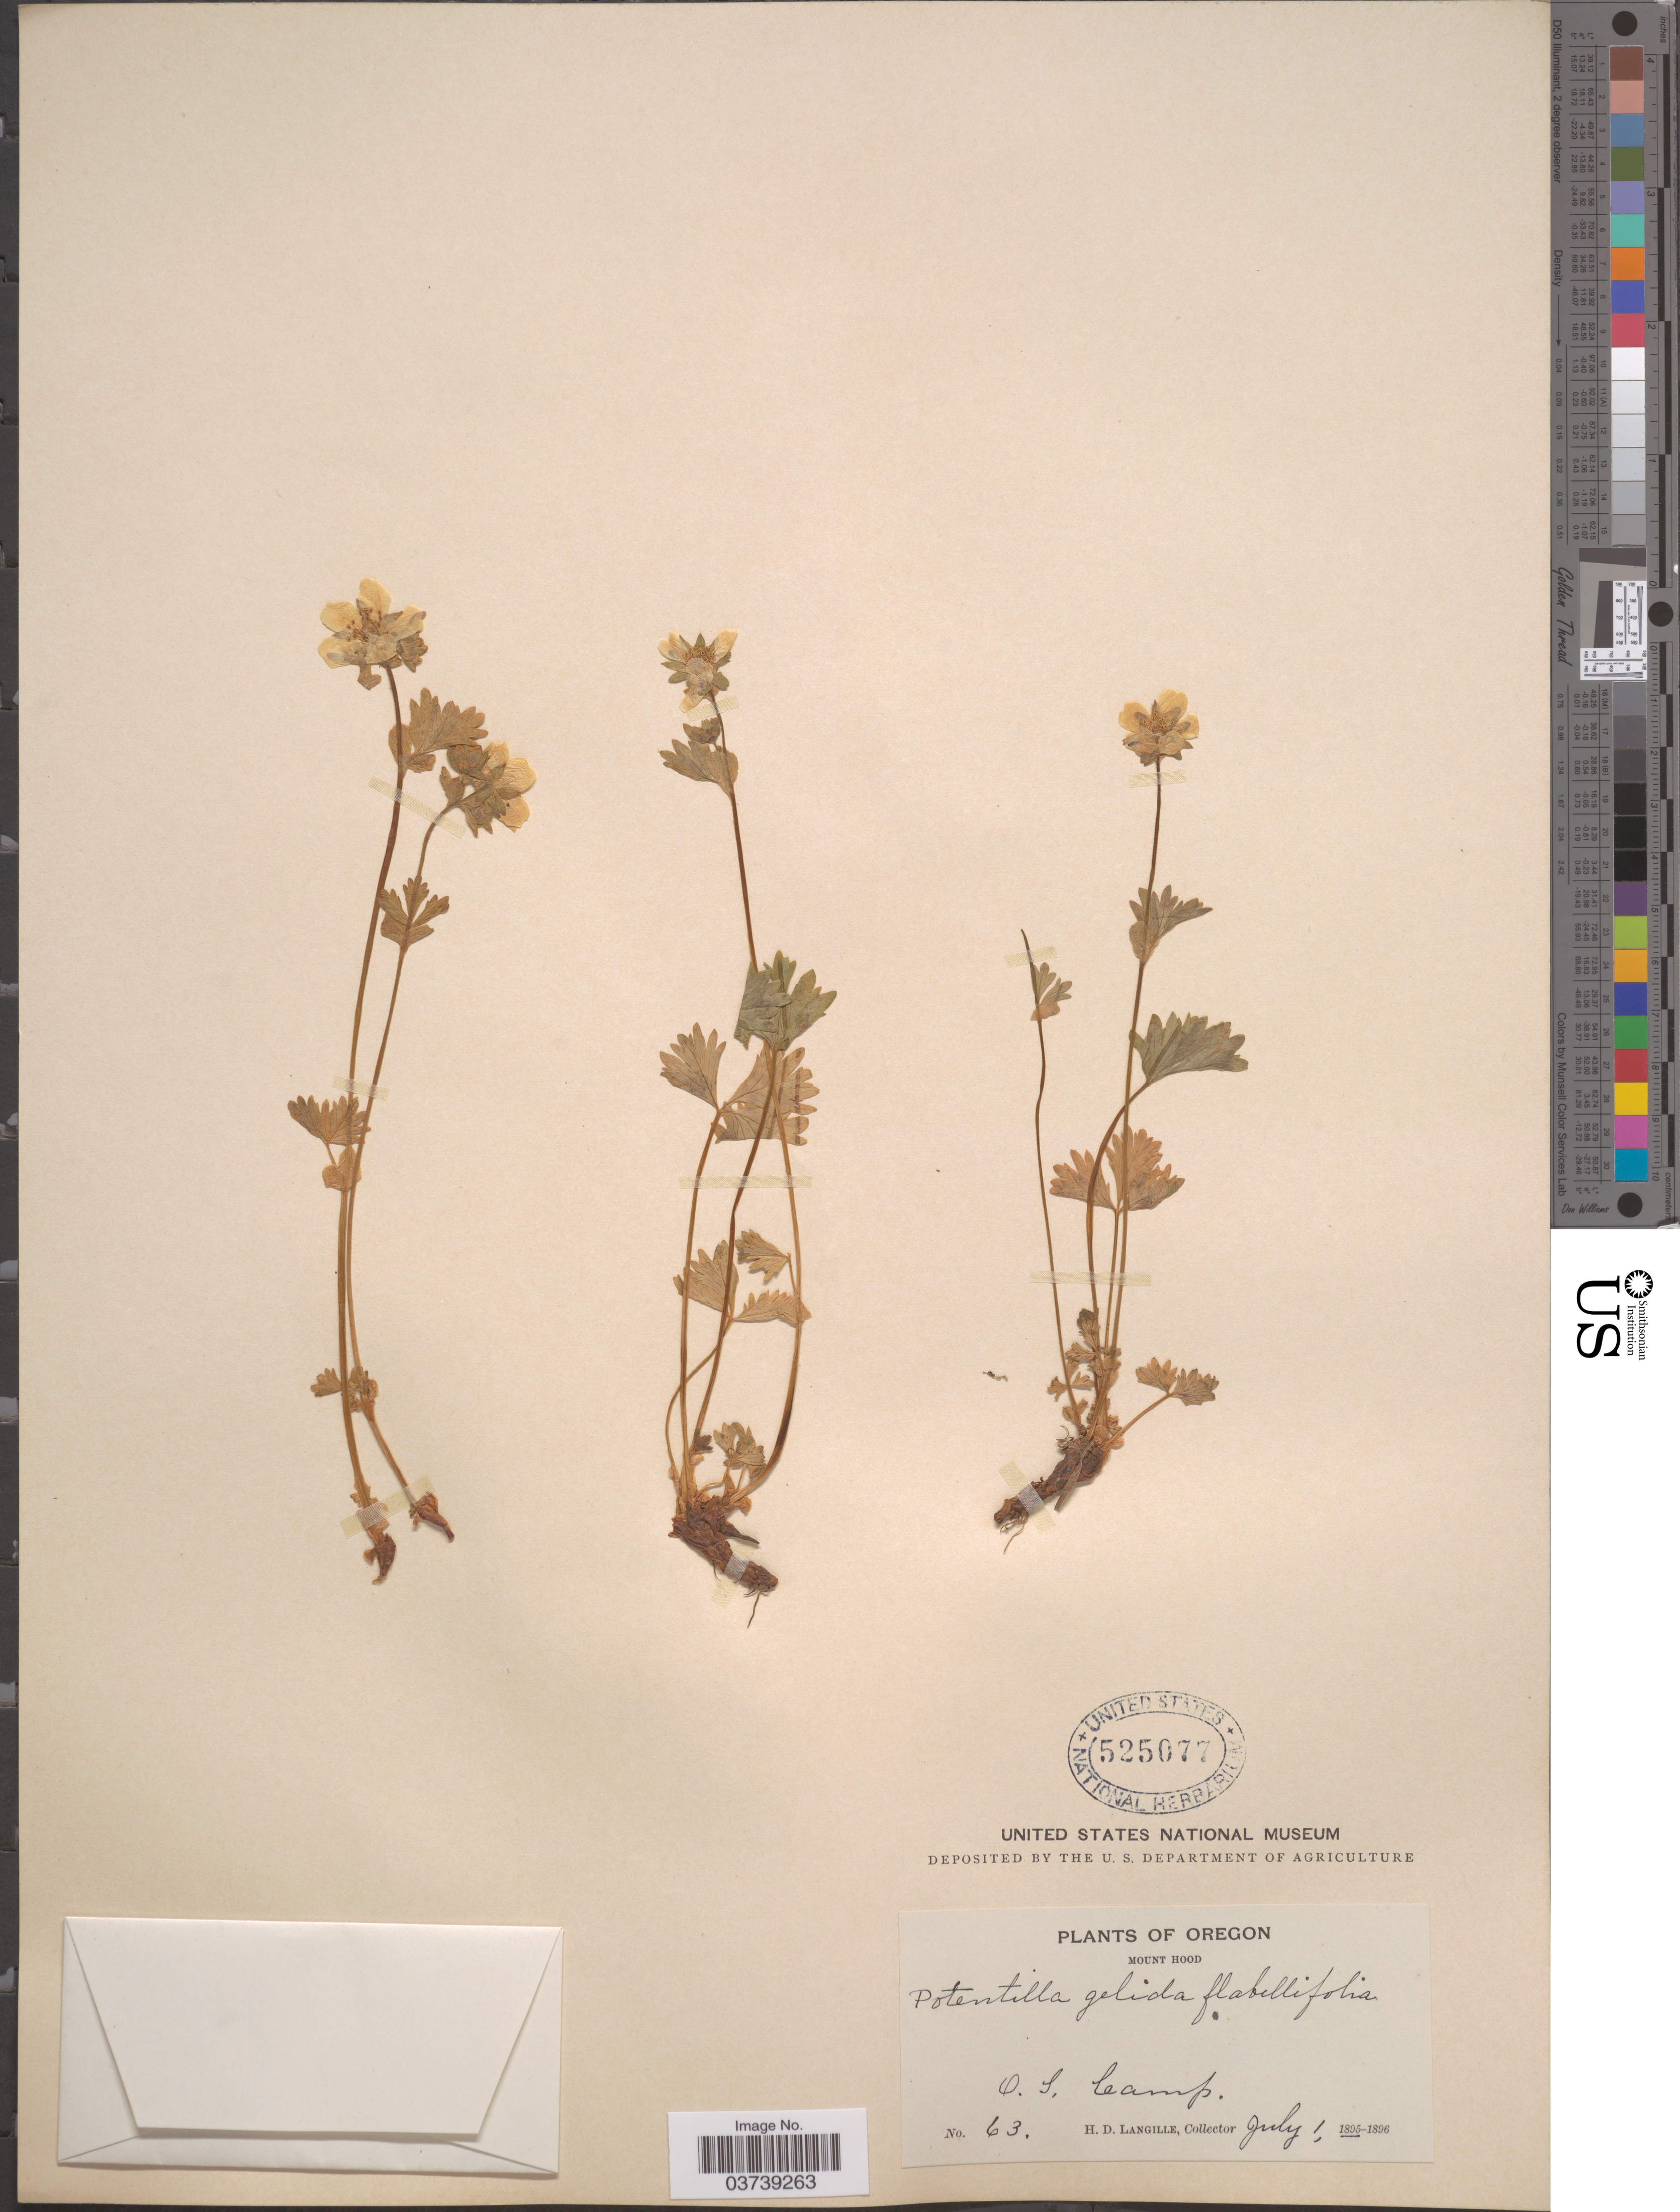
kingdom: Plantae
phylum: Tracheophyta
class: Magnoliopsida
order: Rosales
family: Rosaceae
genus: Potentilla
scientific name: Potentilla flabellifolia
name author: Hook. ex Torr. & A. Gray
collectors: H. Langille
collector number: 63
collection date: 1895-07-01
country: United States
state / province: Oregon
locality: Mount Hood. O. S. Camp.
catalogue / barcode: US 525077